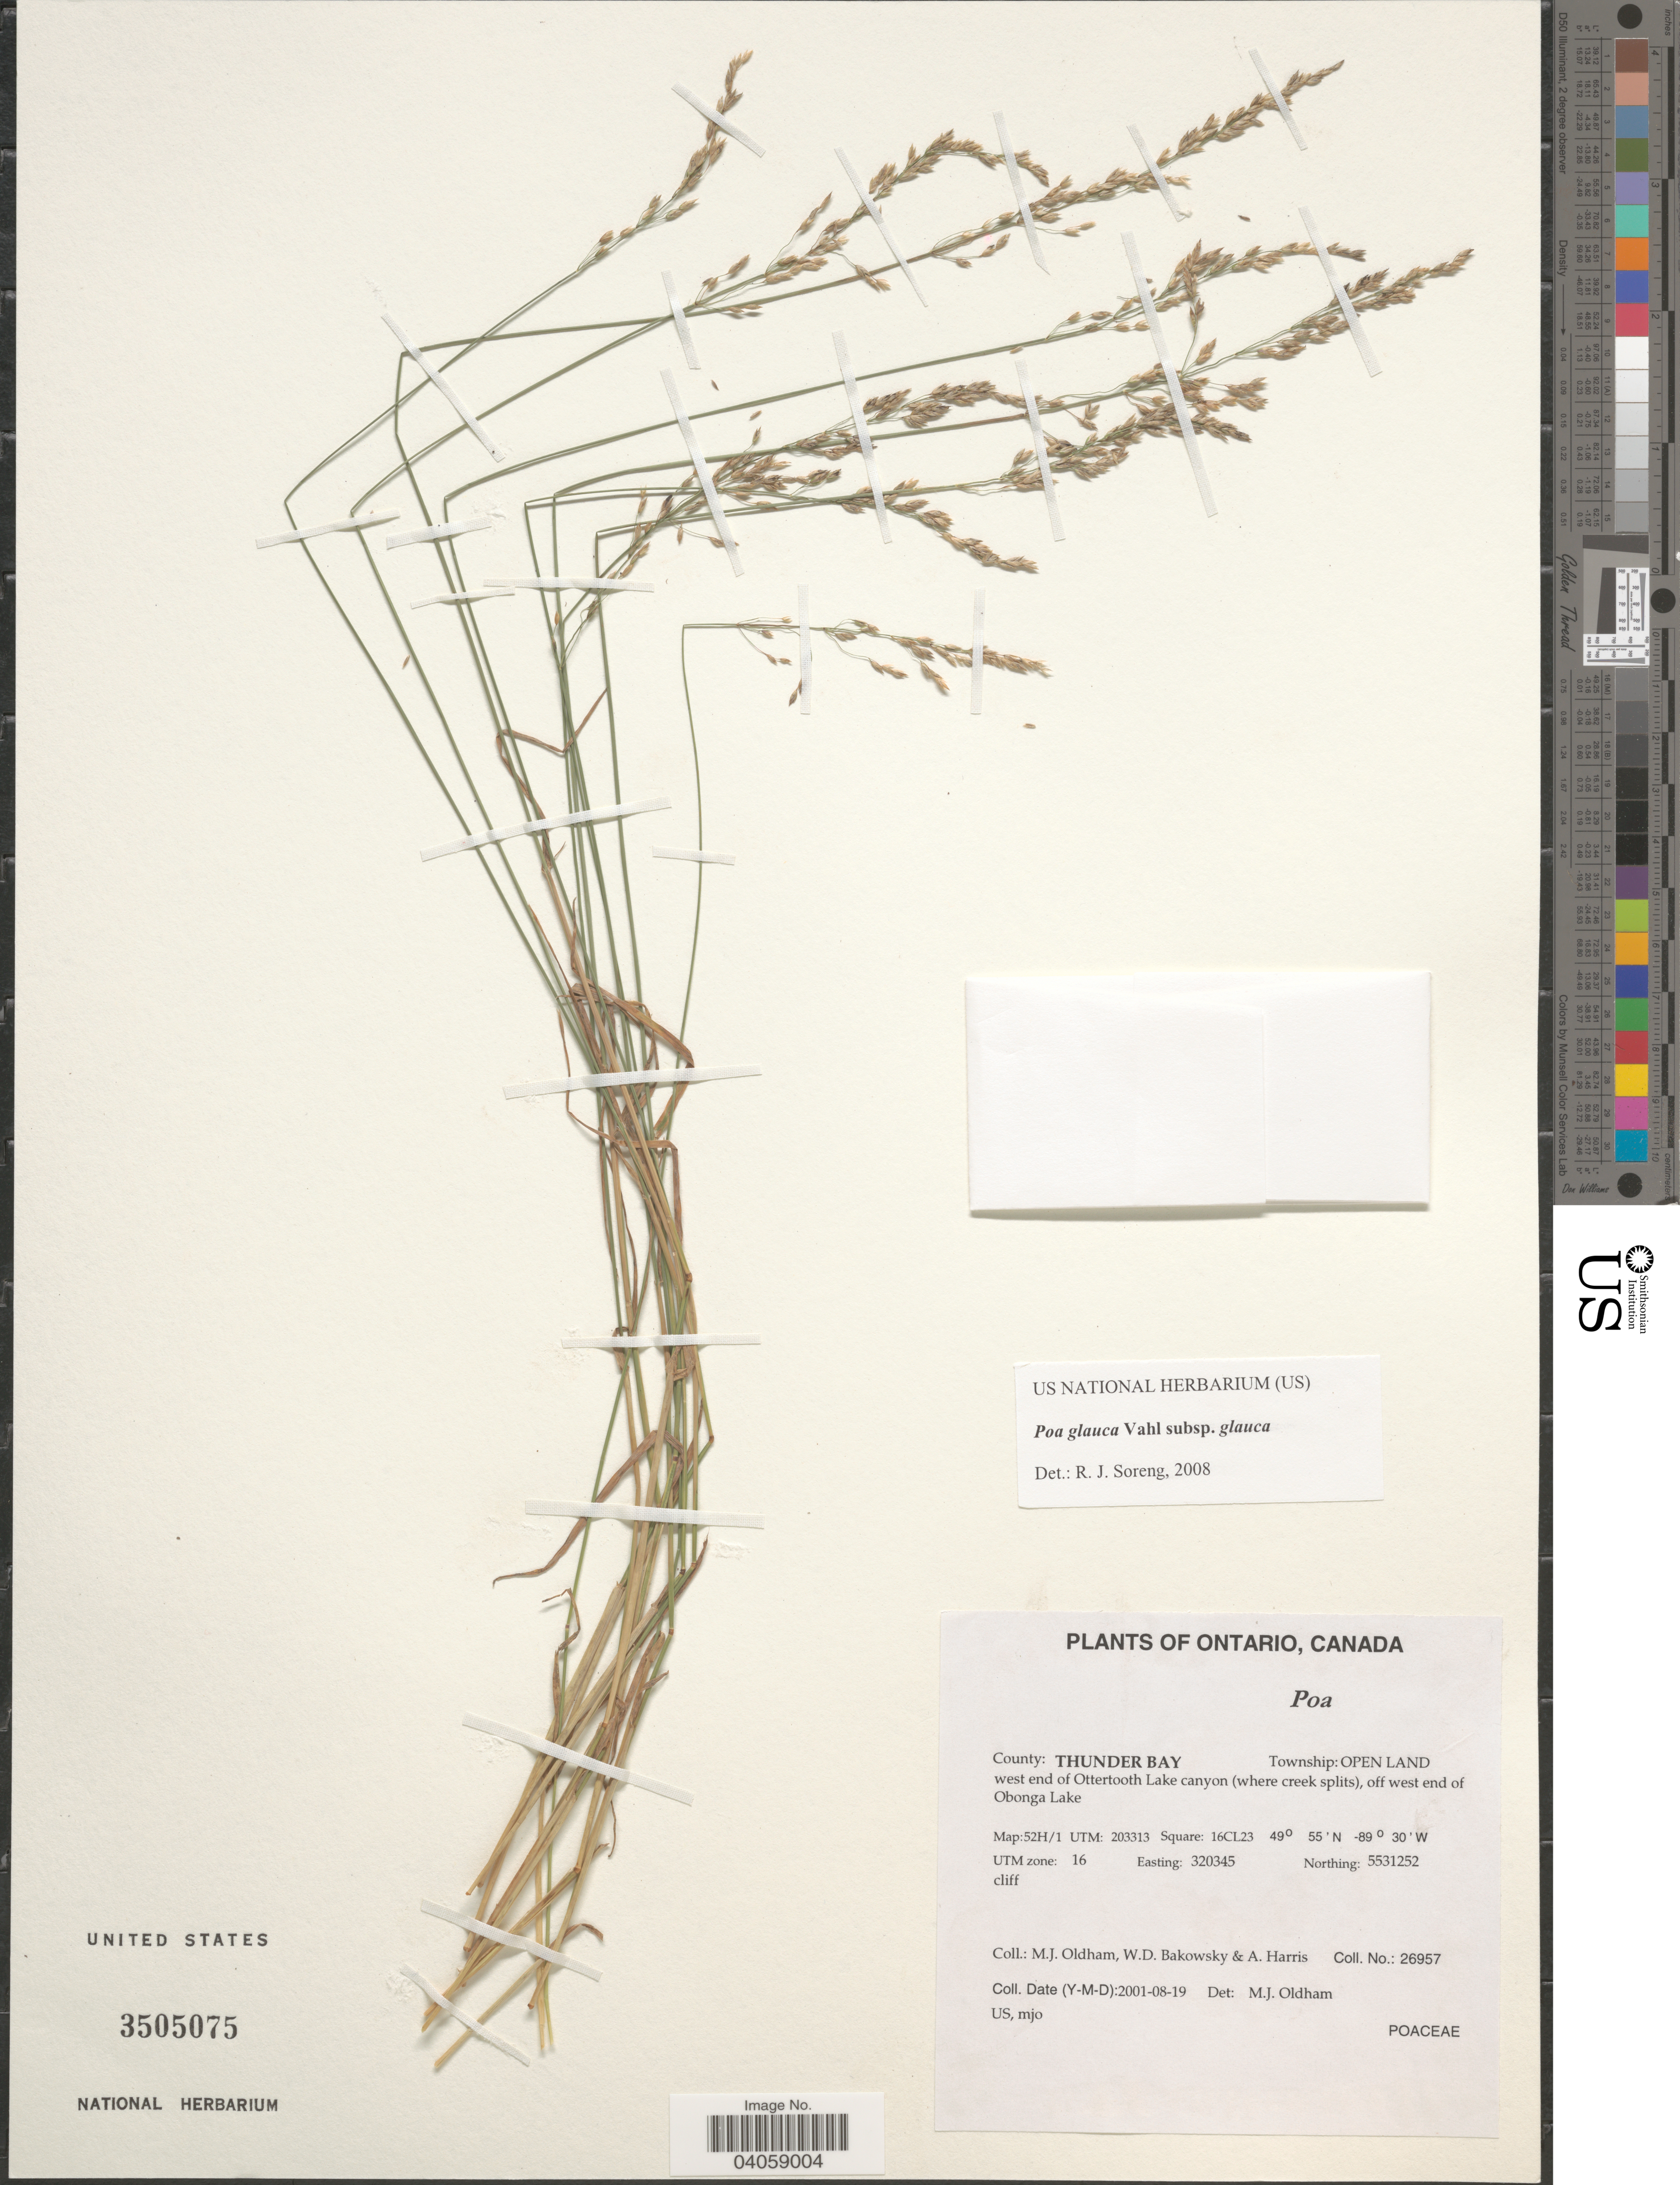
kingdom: Plantae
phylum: Tracheophyta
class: Liliopsida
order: Poales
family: Poaceae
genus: Poa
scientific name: Poa glauca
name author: Vahl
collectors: M. Oldham, W. Bakowsky & A. Harris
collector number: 26957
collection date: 2001-08-19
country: Canada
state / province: Ontario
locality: County: Thunder Bay Township: Open Land west end of Ottertooth Lake canyon (where creek splits), off west end of Obongo Lake. Map:52H/1 UTM : 203313 Square: 16CL23 UTM zone: 16 Easting: 320345 Northing; 5531252. Cliff.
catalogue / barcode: US 3505075